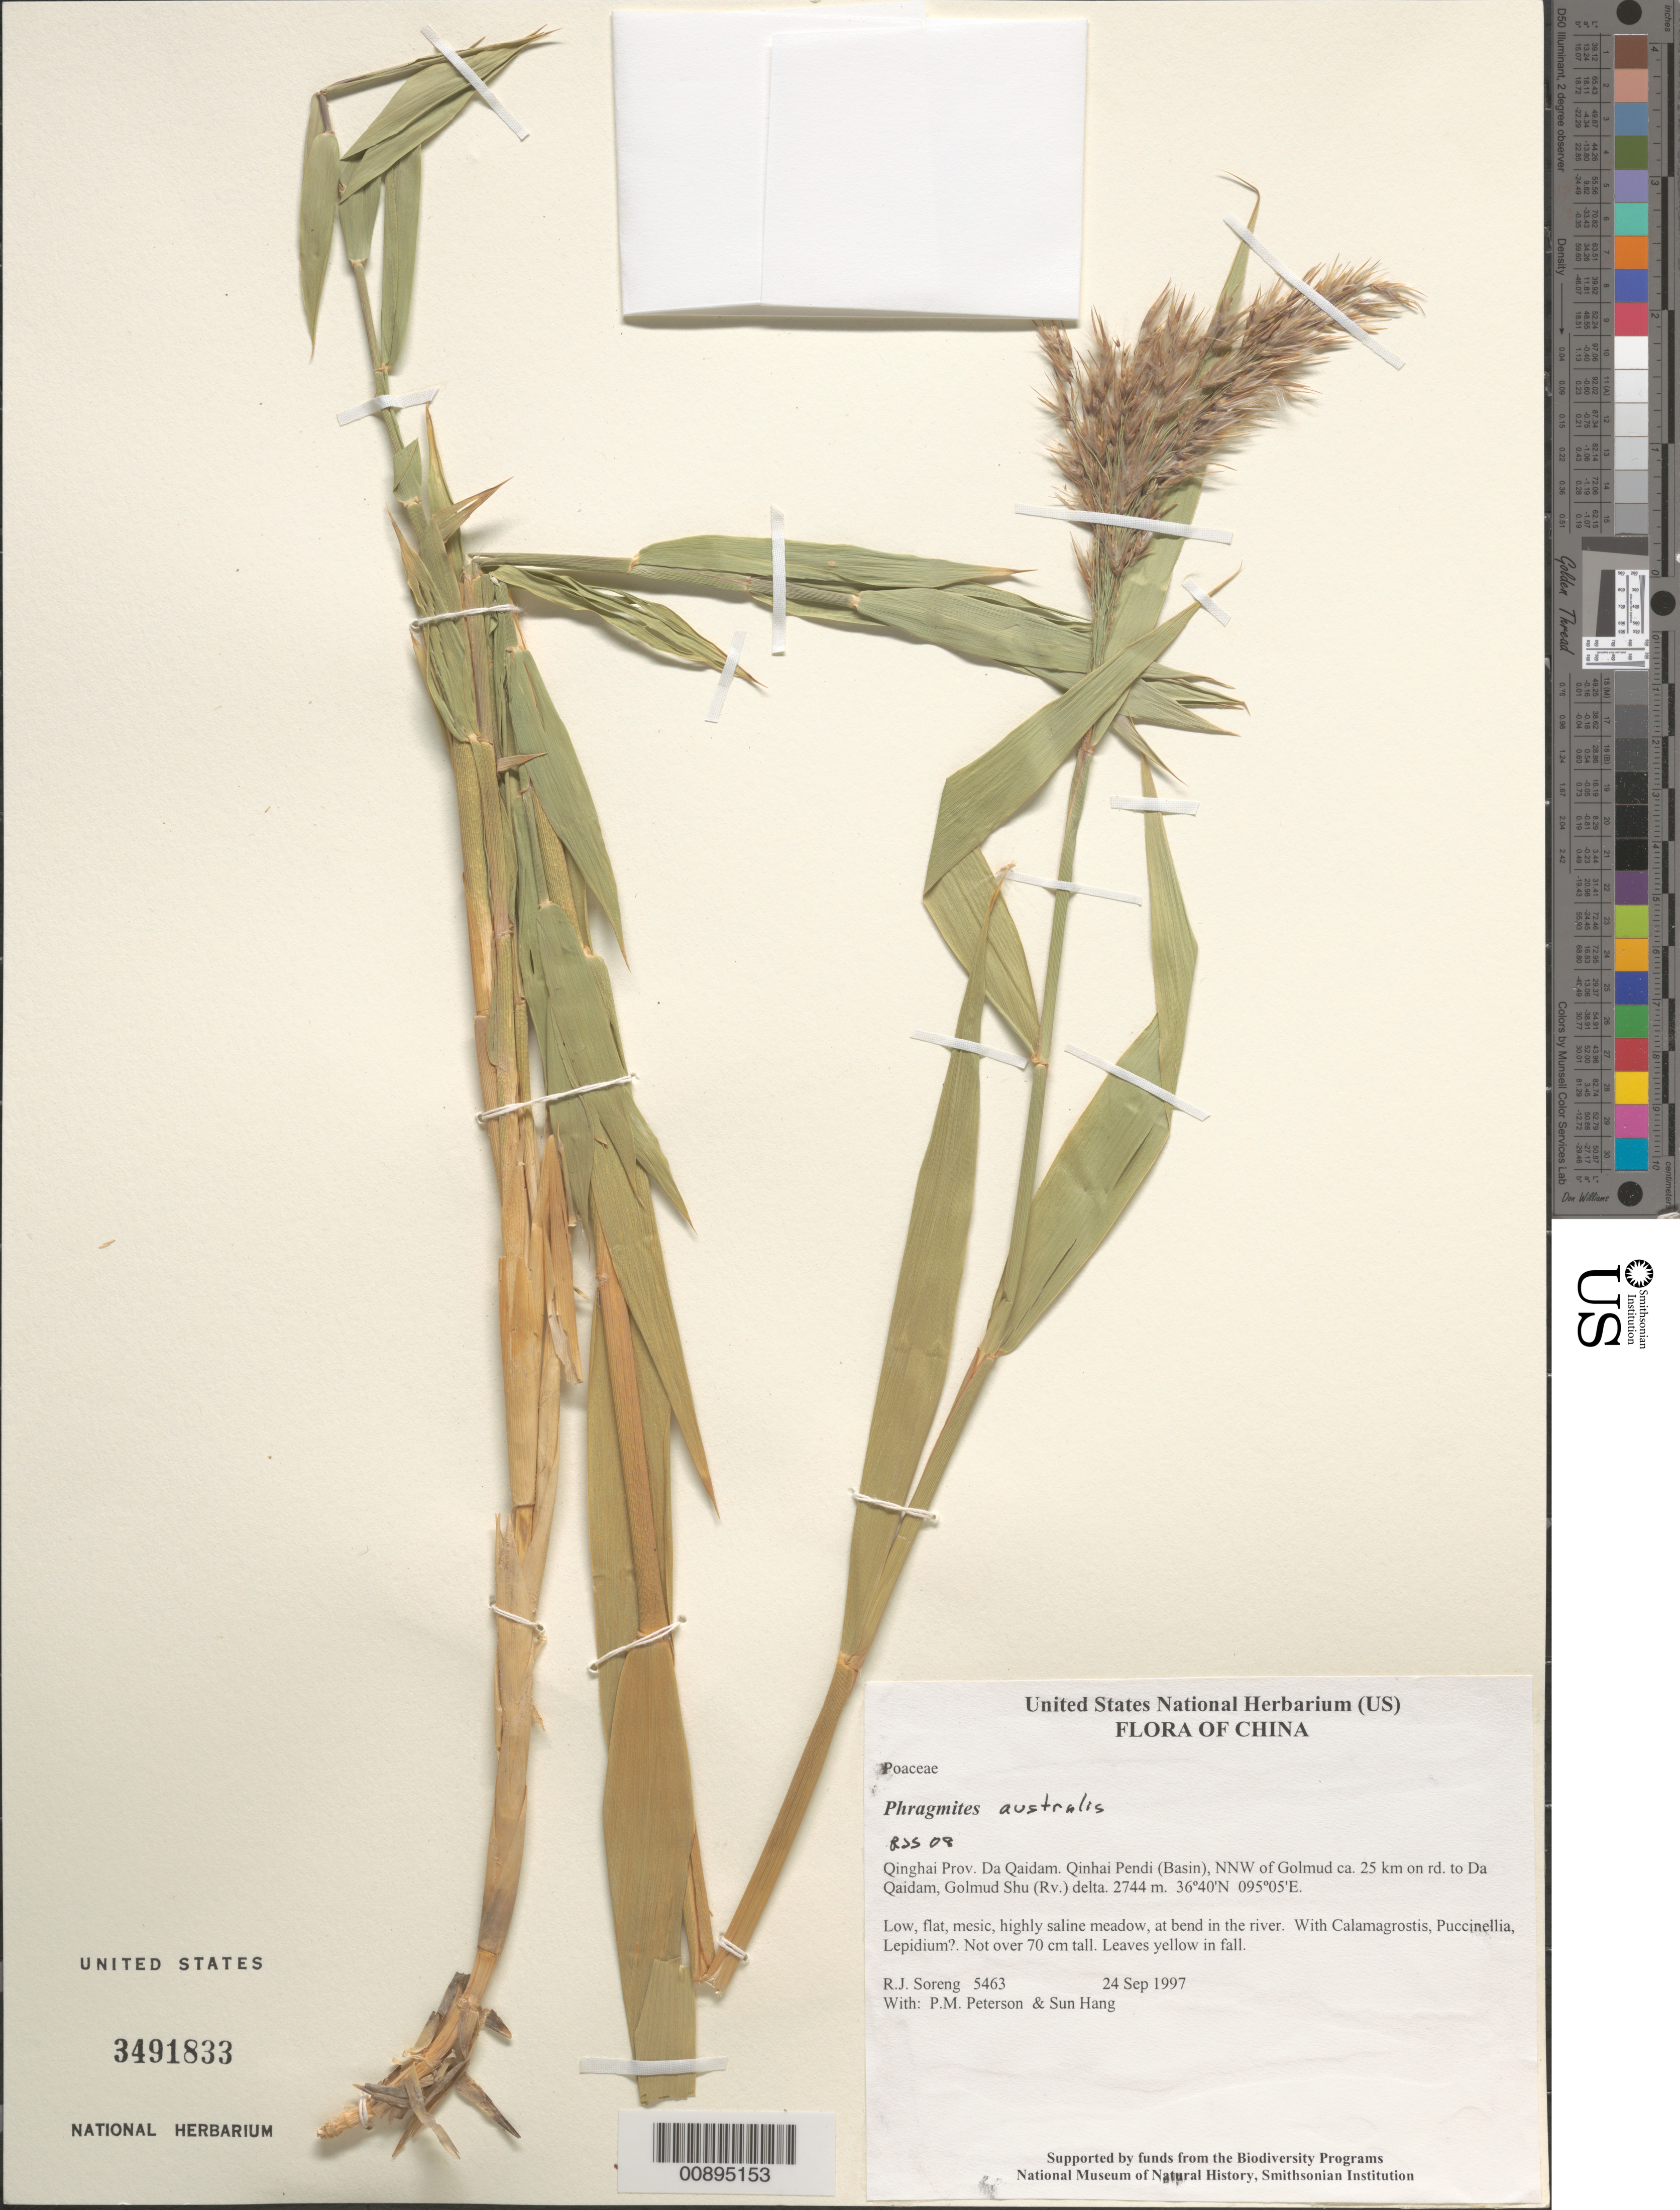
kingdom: Plantae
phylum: Tracheophyta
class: Liliopsida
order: Poales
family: Poaceae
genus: Phragmites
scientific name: Phragmites australis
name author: (Cav.) Trin. ex Steud.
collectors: R. J. Soreng, P. M. Peterson & Sun Hang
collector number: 5463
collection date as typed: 24 Sep 1997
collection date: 1997-09-24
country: China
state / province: Qinghai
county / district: Da Qaidam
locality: Qinhai Pendi (Basin), NNW of Golmud ca. 25 km on rd. to Da Qaidam, Golmud Shu (Rv.) delta.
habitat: Low, flat, mesic, highly saline meadow, at bend in the river. With Calamagrostis, Puccinellia, Lepidium?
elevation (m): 2744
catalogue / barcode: US 3491833